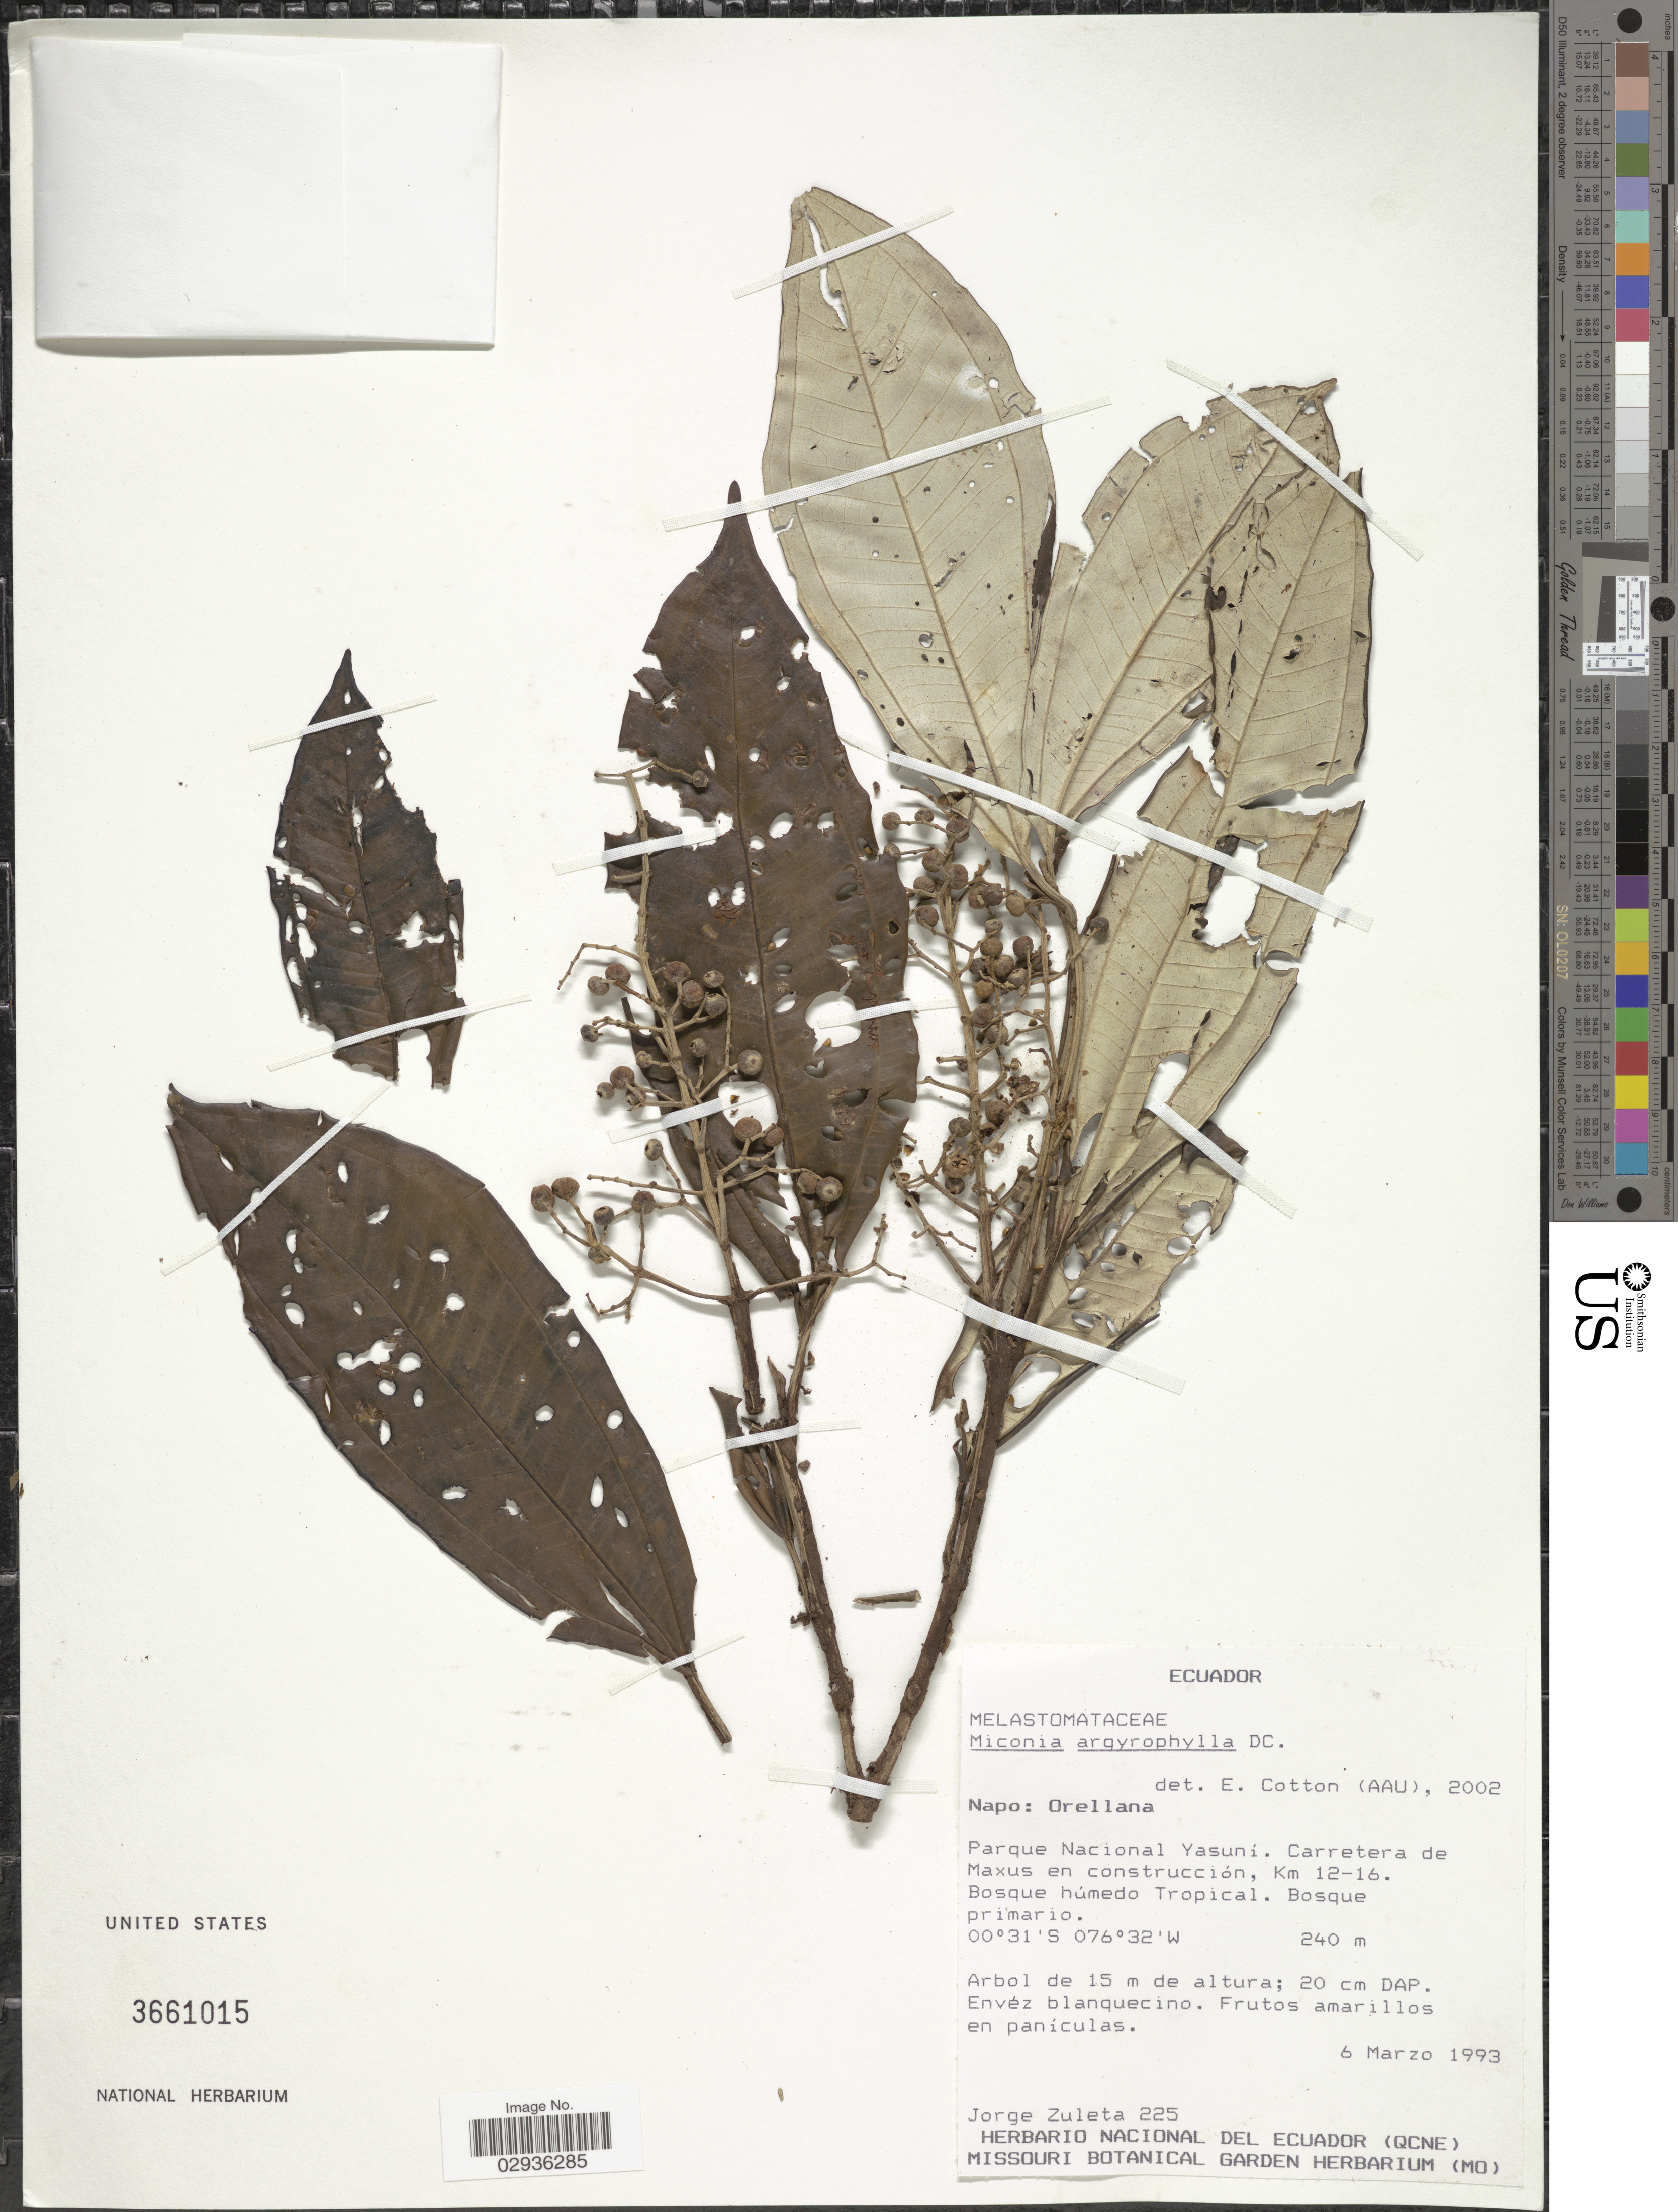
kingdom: Plantae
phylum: Tracheophyta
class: Magnoliopsida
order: Myrtales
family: Melastomataceae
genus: Miconia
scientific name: Miconia argyrophylla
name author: DC.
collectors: J. Zuleta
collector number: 225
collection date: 1993-03-06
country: Ecuador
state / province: Napo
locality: Orellana. Parque Nacional Yasuní. Carretera de Maxus en construcción, Km 12-16. Bosque húmedo Tropical.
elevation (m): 240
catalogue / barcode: US 3661015